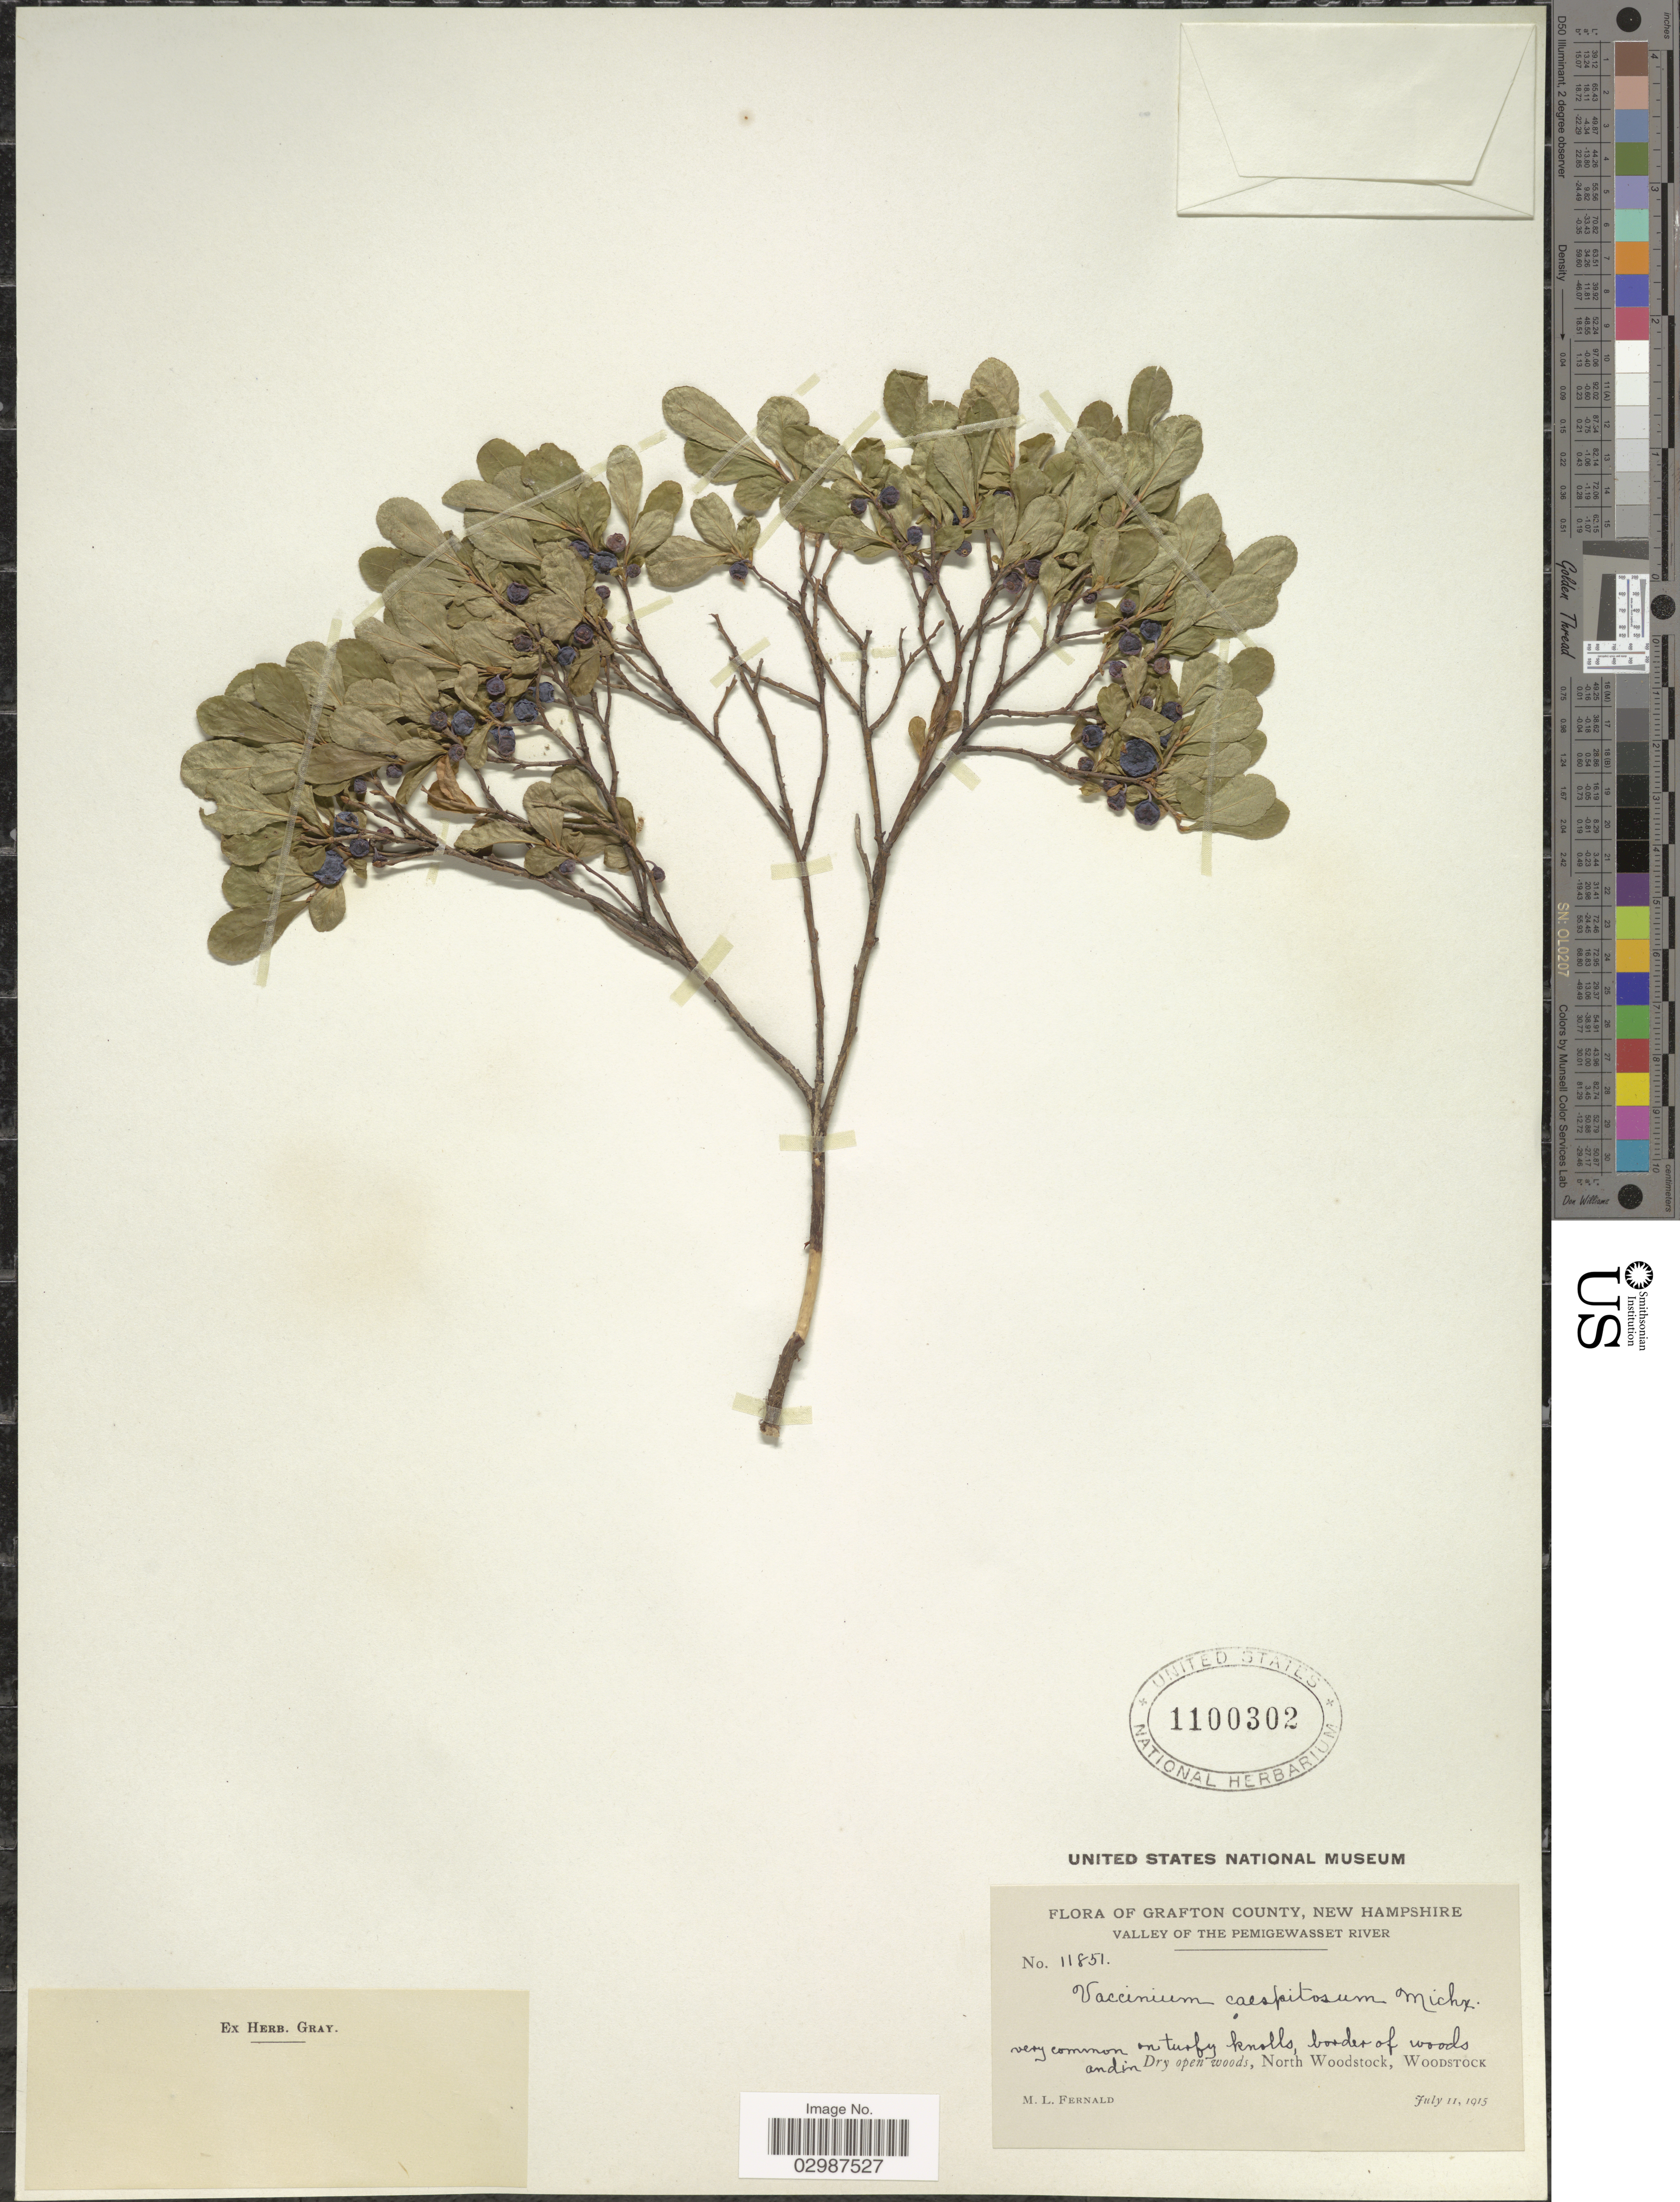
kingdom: Plantae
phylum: Tracheophyta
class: Magnoliopsida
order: Ericales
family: Ericaceae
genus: Vaccinium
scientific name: Vaccinium caespitosum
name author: Michx.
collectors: M. L. Fernald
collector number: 11851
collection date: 1915-07-11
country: United States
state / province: New Hampshire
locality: Grafton County. Valley of the Pemigewasset River. North Woodstock, Woodstock.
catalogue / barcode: US 1100302